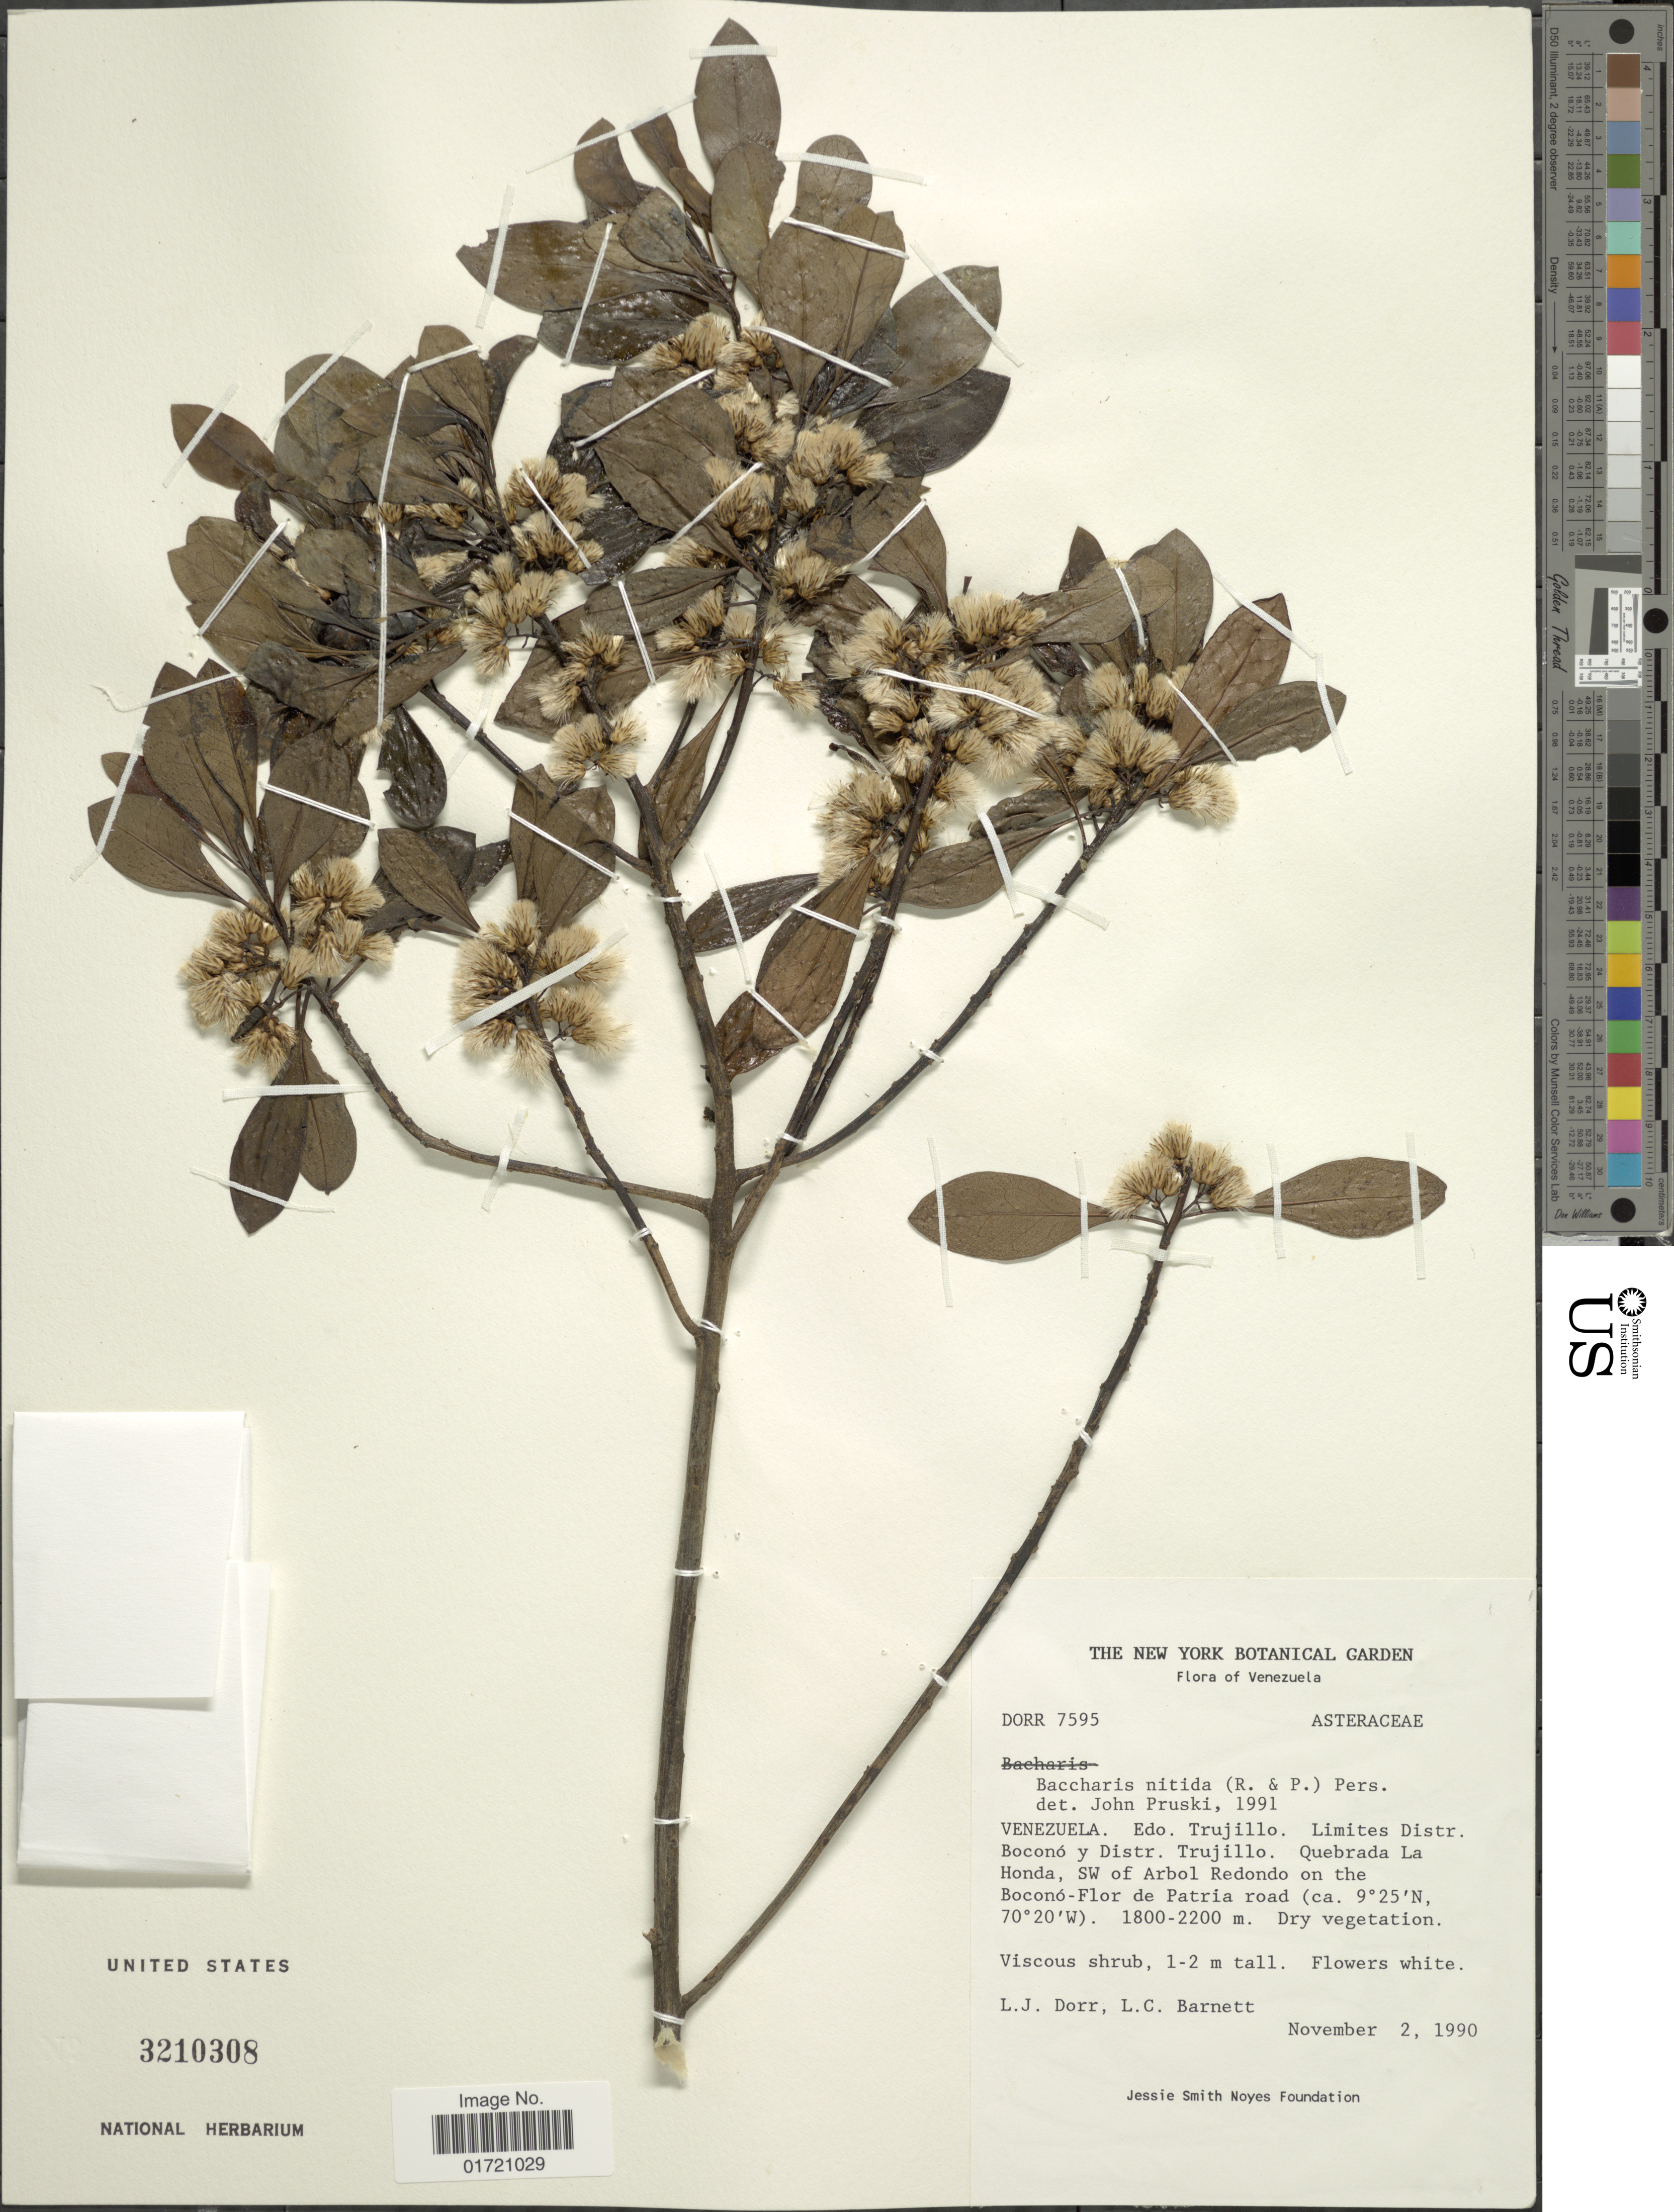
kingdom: Plantae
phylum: Tracheophyta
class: Magnoliopsida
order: Asterales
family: Asteraceae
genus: Baccharis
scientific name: Baccharis nitida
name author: (Ruiz & Pav.) Pers.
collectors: L. J. Dorr & L. C. Barnett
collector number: DORR 7595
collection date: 1990-11-02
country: Venezuela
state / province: Trujillo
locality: Limites Distr. Boconó y Distr. Trujillo. Quebrada La Honda, SW of Arbol Redondo on the Boconó-Flor de Patria road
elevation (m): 1800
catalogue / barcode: US 3210308